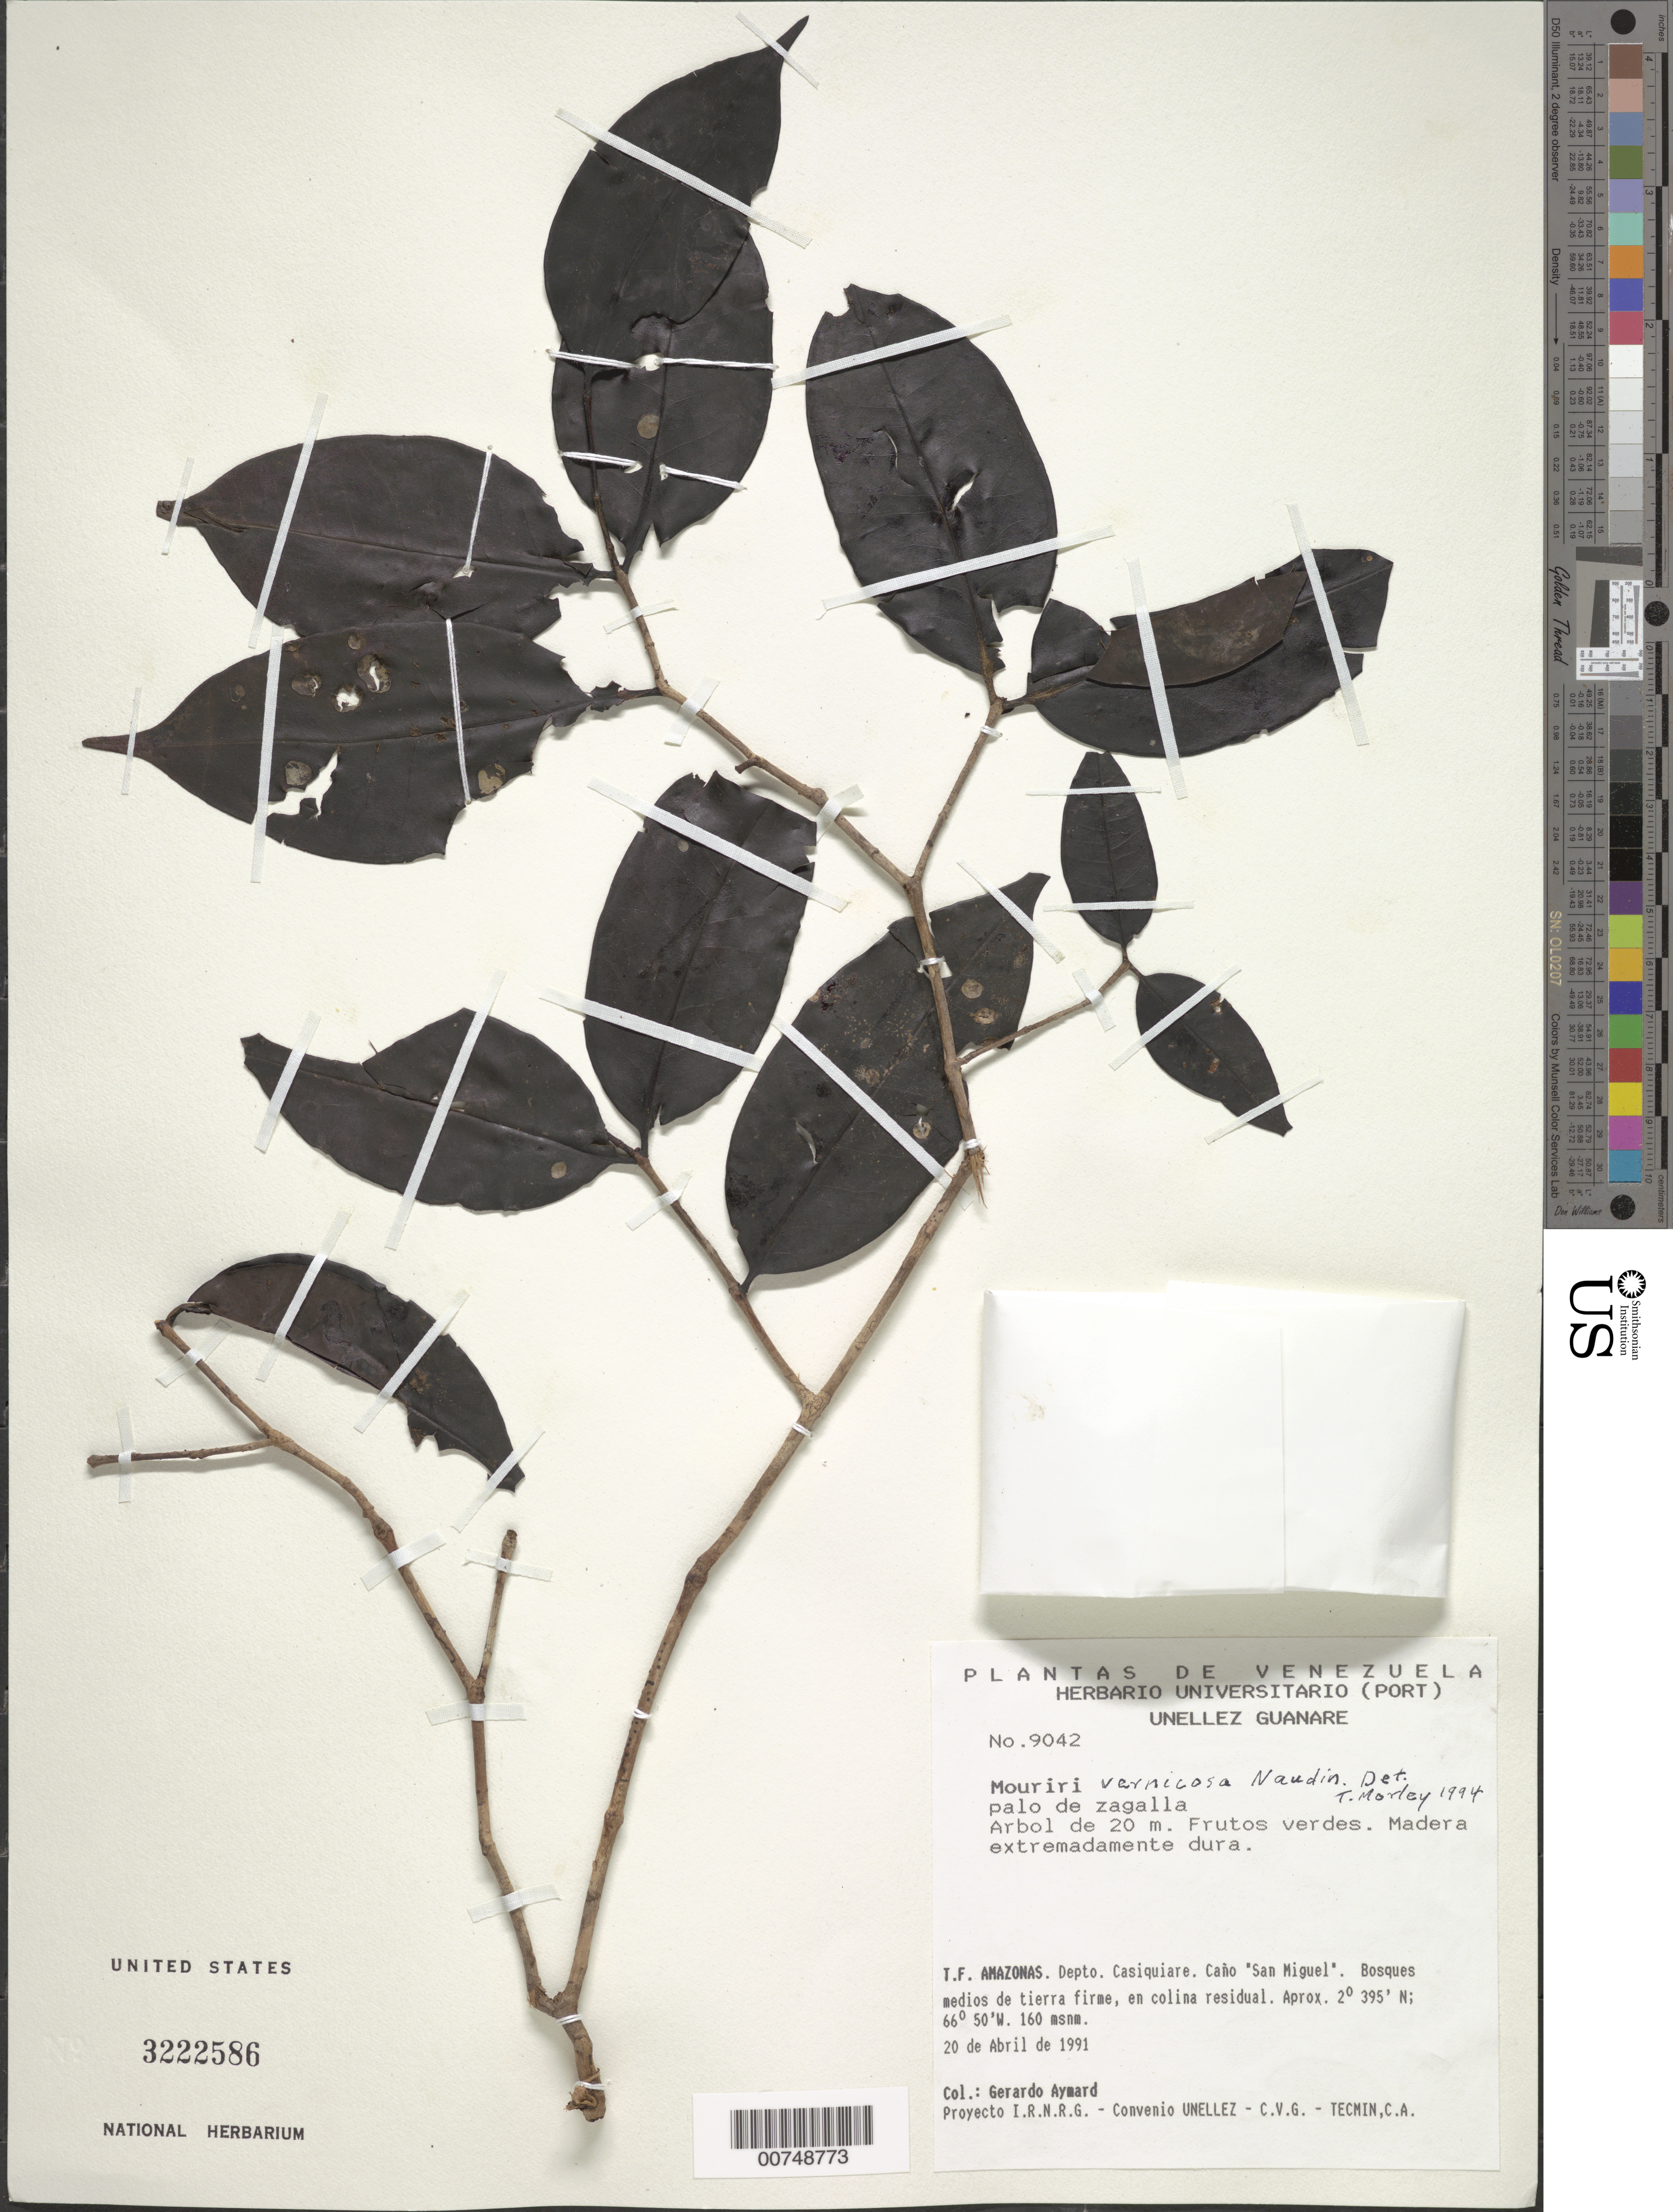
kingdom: Plantae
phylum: Tracheophyta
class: Magnoliopsida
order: Myrtales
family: Melastomataceae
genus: Mouriri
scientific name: Mouriri vernicosa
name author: Naudin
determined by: Morley, T.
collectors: G. A. Aymard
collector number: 9042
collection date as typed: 20-Apr-91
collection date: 1991-04-20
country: Venezuela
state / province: Amazonas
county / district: Maroa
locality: Caño "San Miguel"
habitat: Bosques medios de tierra firme, en colina residual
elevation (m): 160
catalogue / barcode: US 3222586